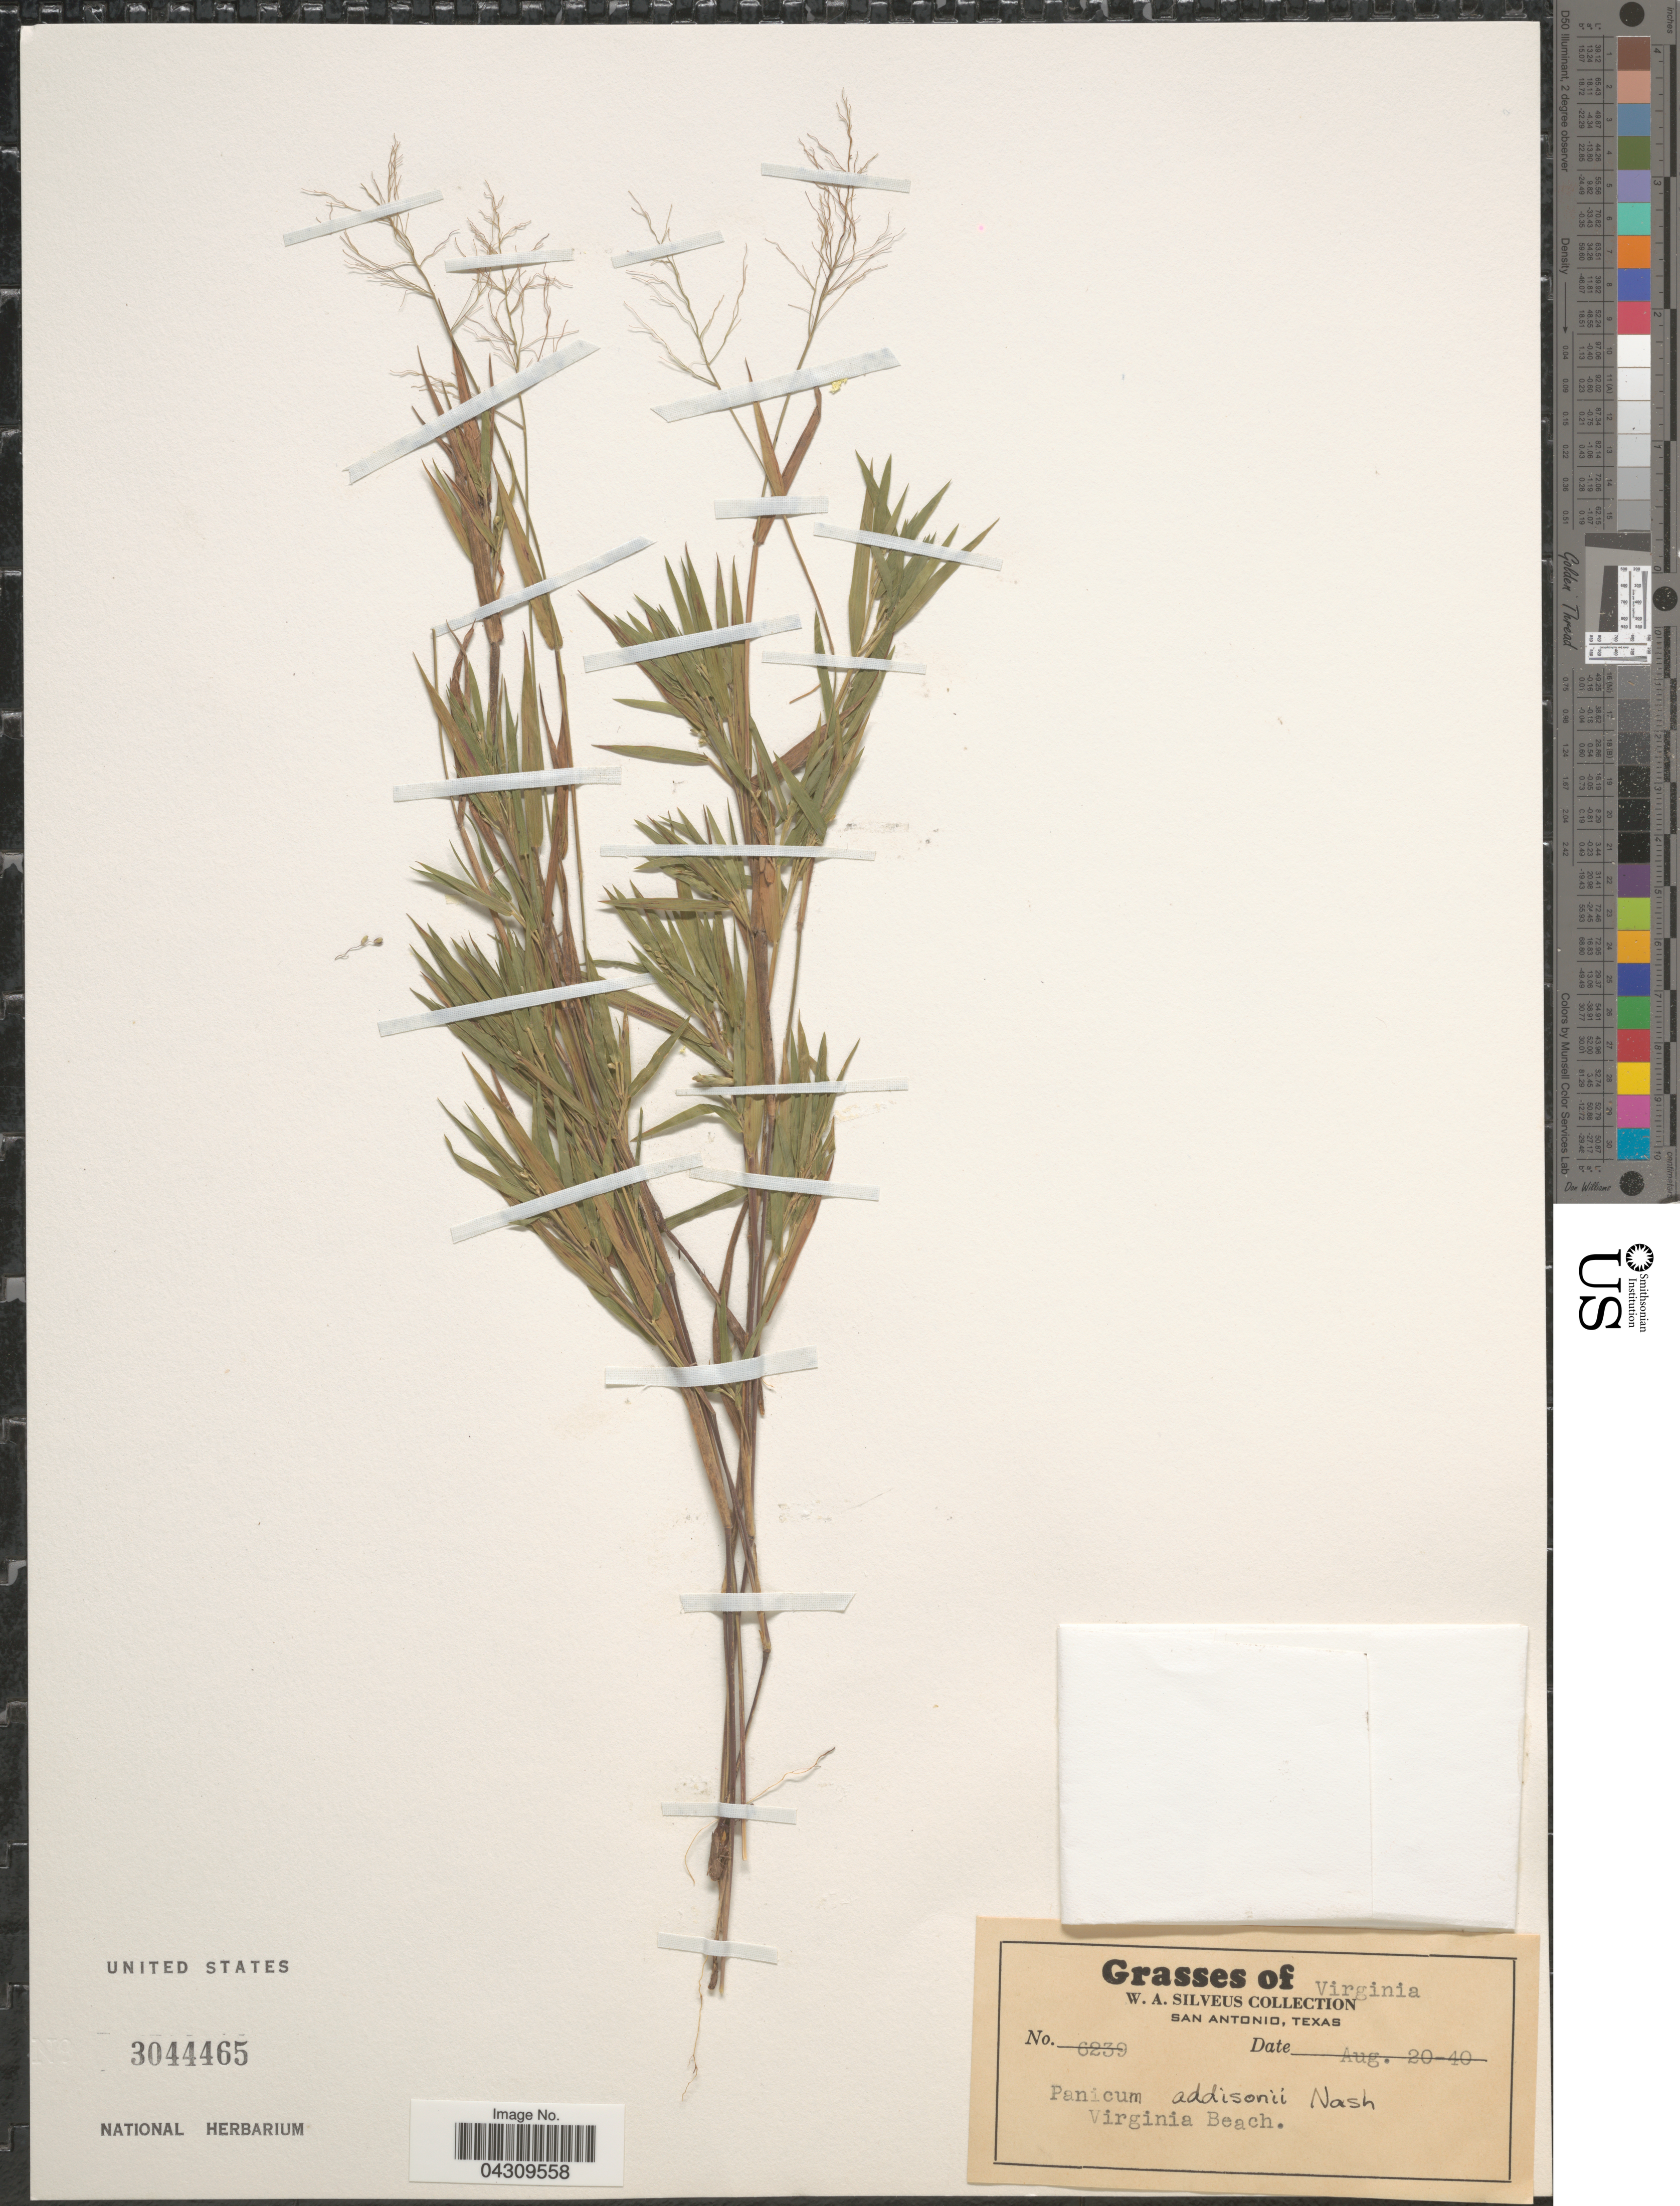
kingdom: Plantae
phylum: Tracheophyta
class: Liliopsida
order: Poales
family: Poaceae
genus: Dichanthelium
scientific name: Dichanthelium acuminatum var. acuminatum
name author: (Sw.) Gould & C.A. Clark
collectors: W. Silveus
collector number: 6239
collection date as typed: Transcribed d/m/y: 20/8/40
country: United States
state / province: Virginia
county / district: City of Virginia Beach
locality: Virginia Beach.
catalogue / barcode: US 3044465